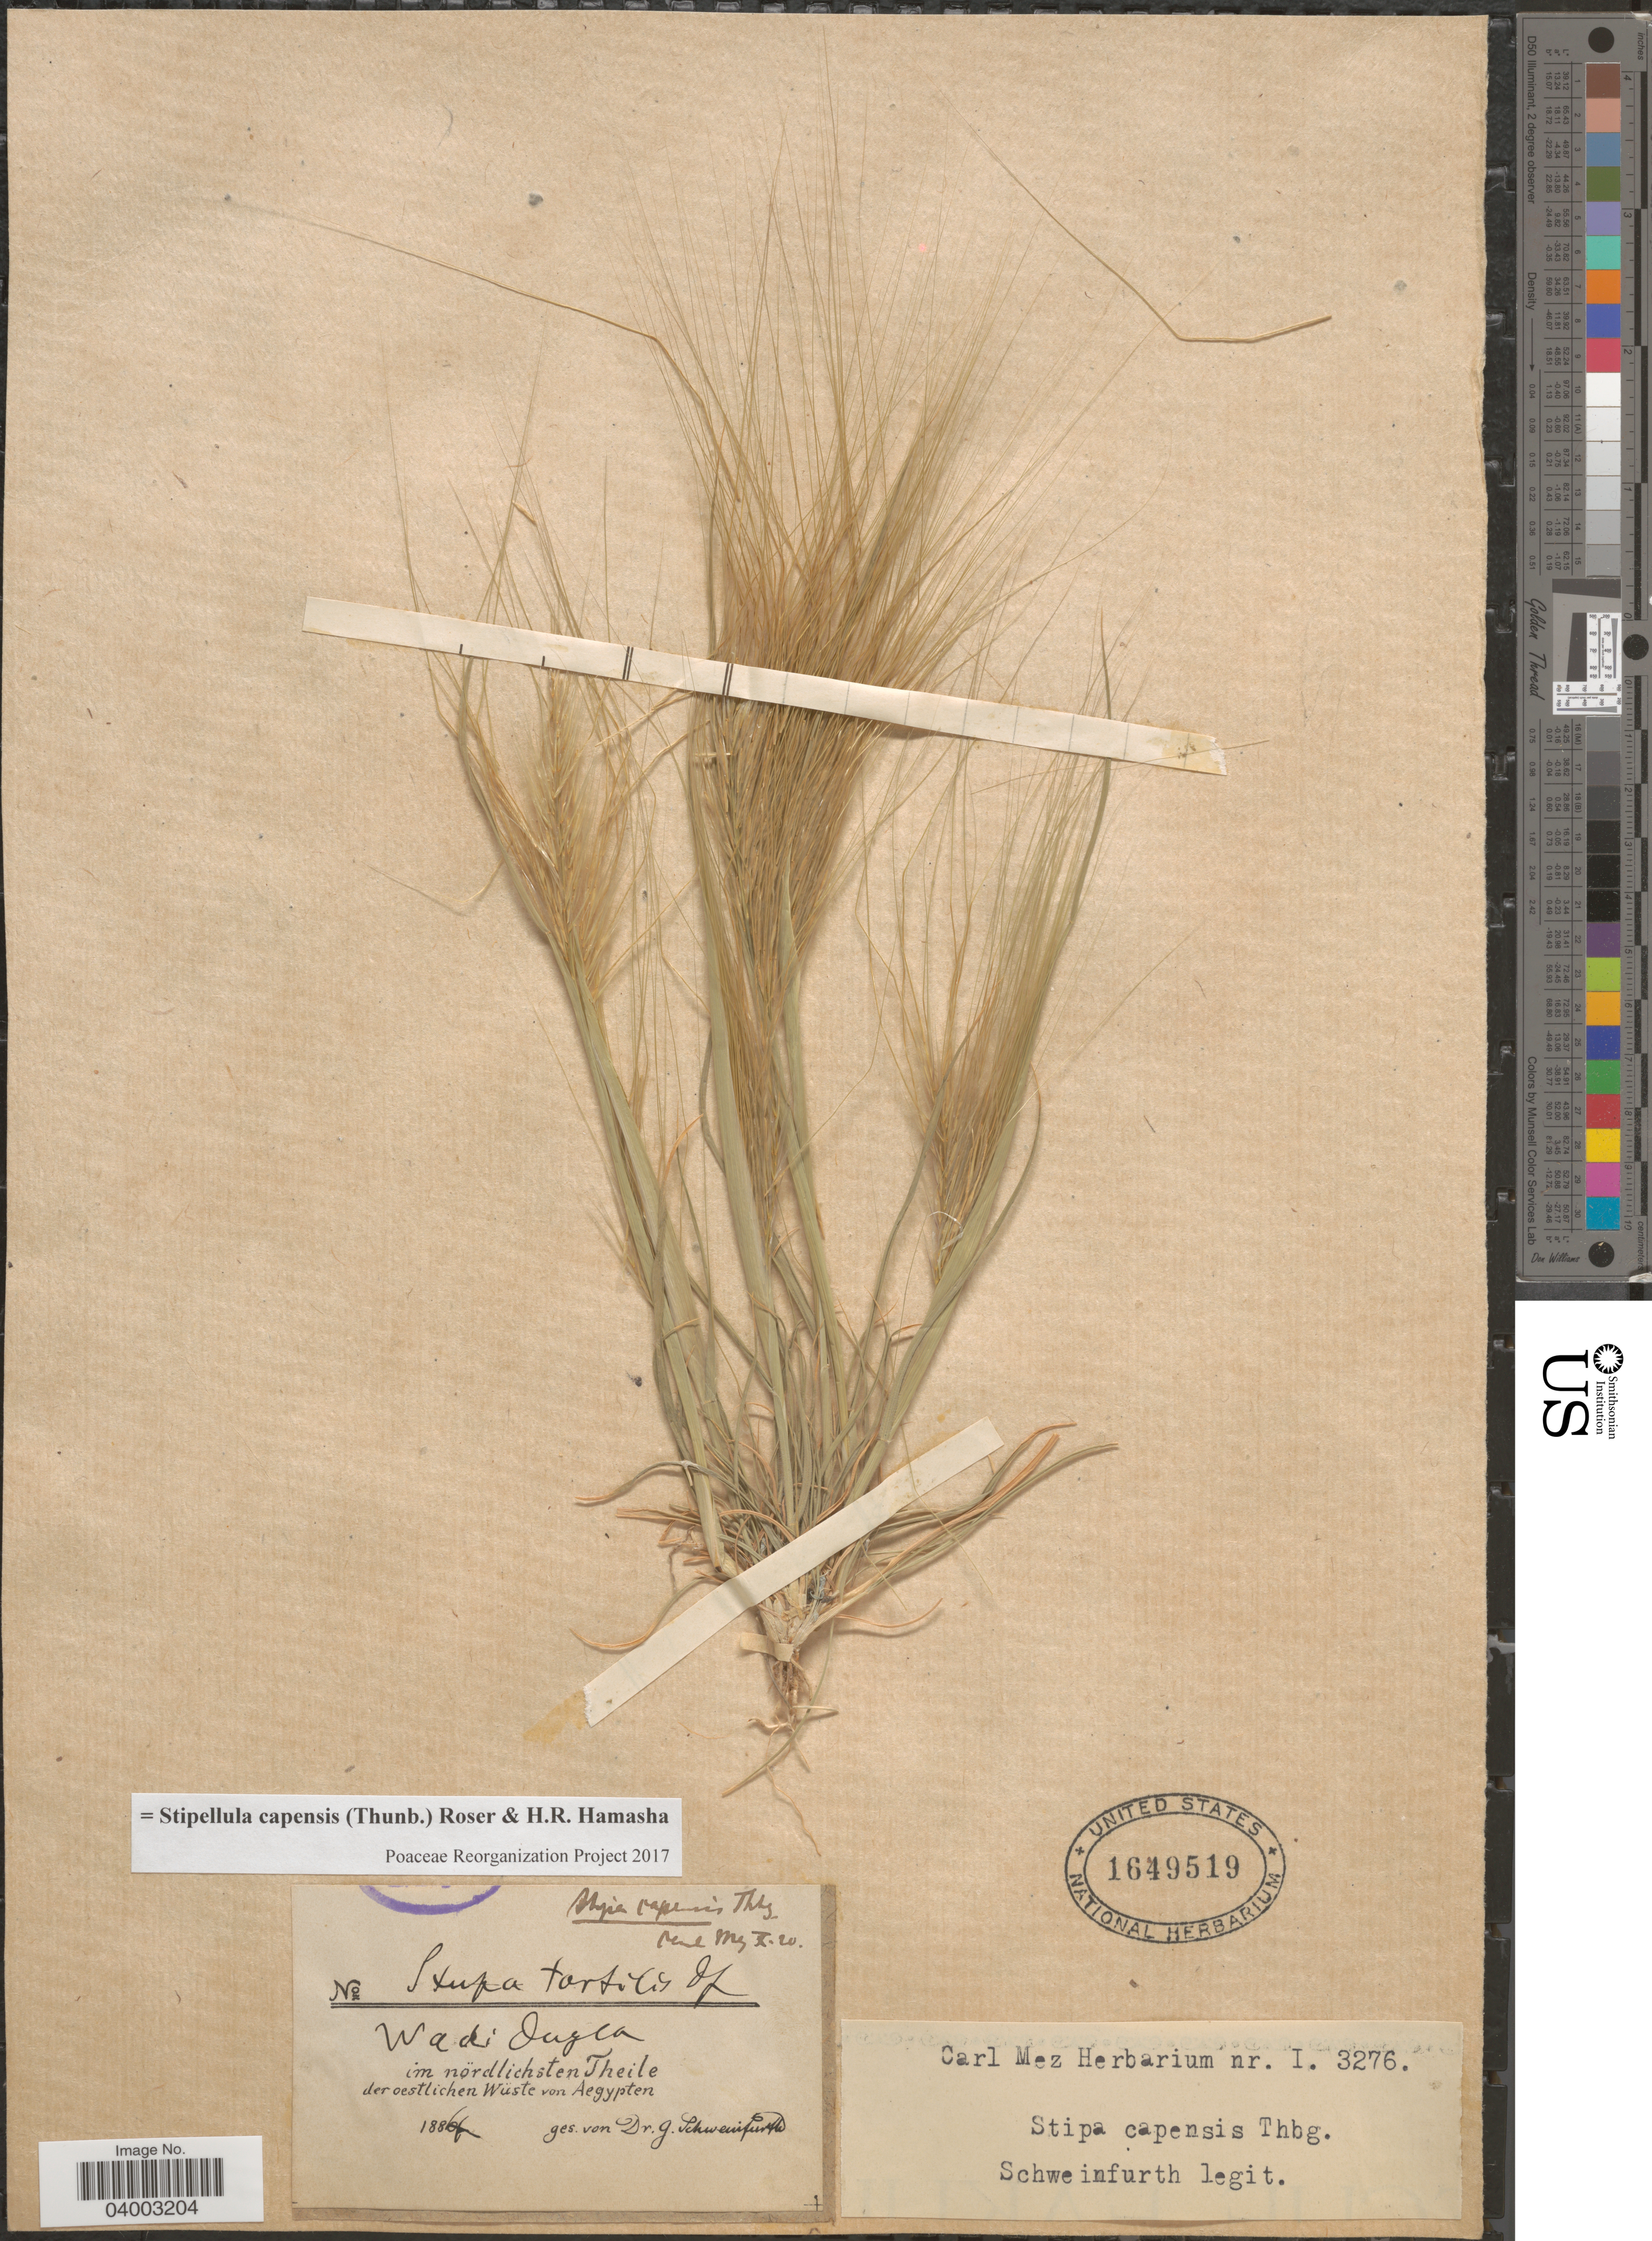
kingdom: Plantae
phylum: Tracheophyta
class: Liliopsida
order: Poales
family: Poaceae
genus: Stipellula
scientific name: Stipellula capensis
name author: (Thunb.) Röser & H. R. Hamasha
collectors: G. A. Schweinfurth (herbarium)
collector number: I.3276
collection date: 1886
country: Egypt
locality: Wadi Degla. Im nördlichsten Theile der oestlichen Wüste von Aegypten.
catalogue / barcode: US 1649519